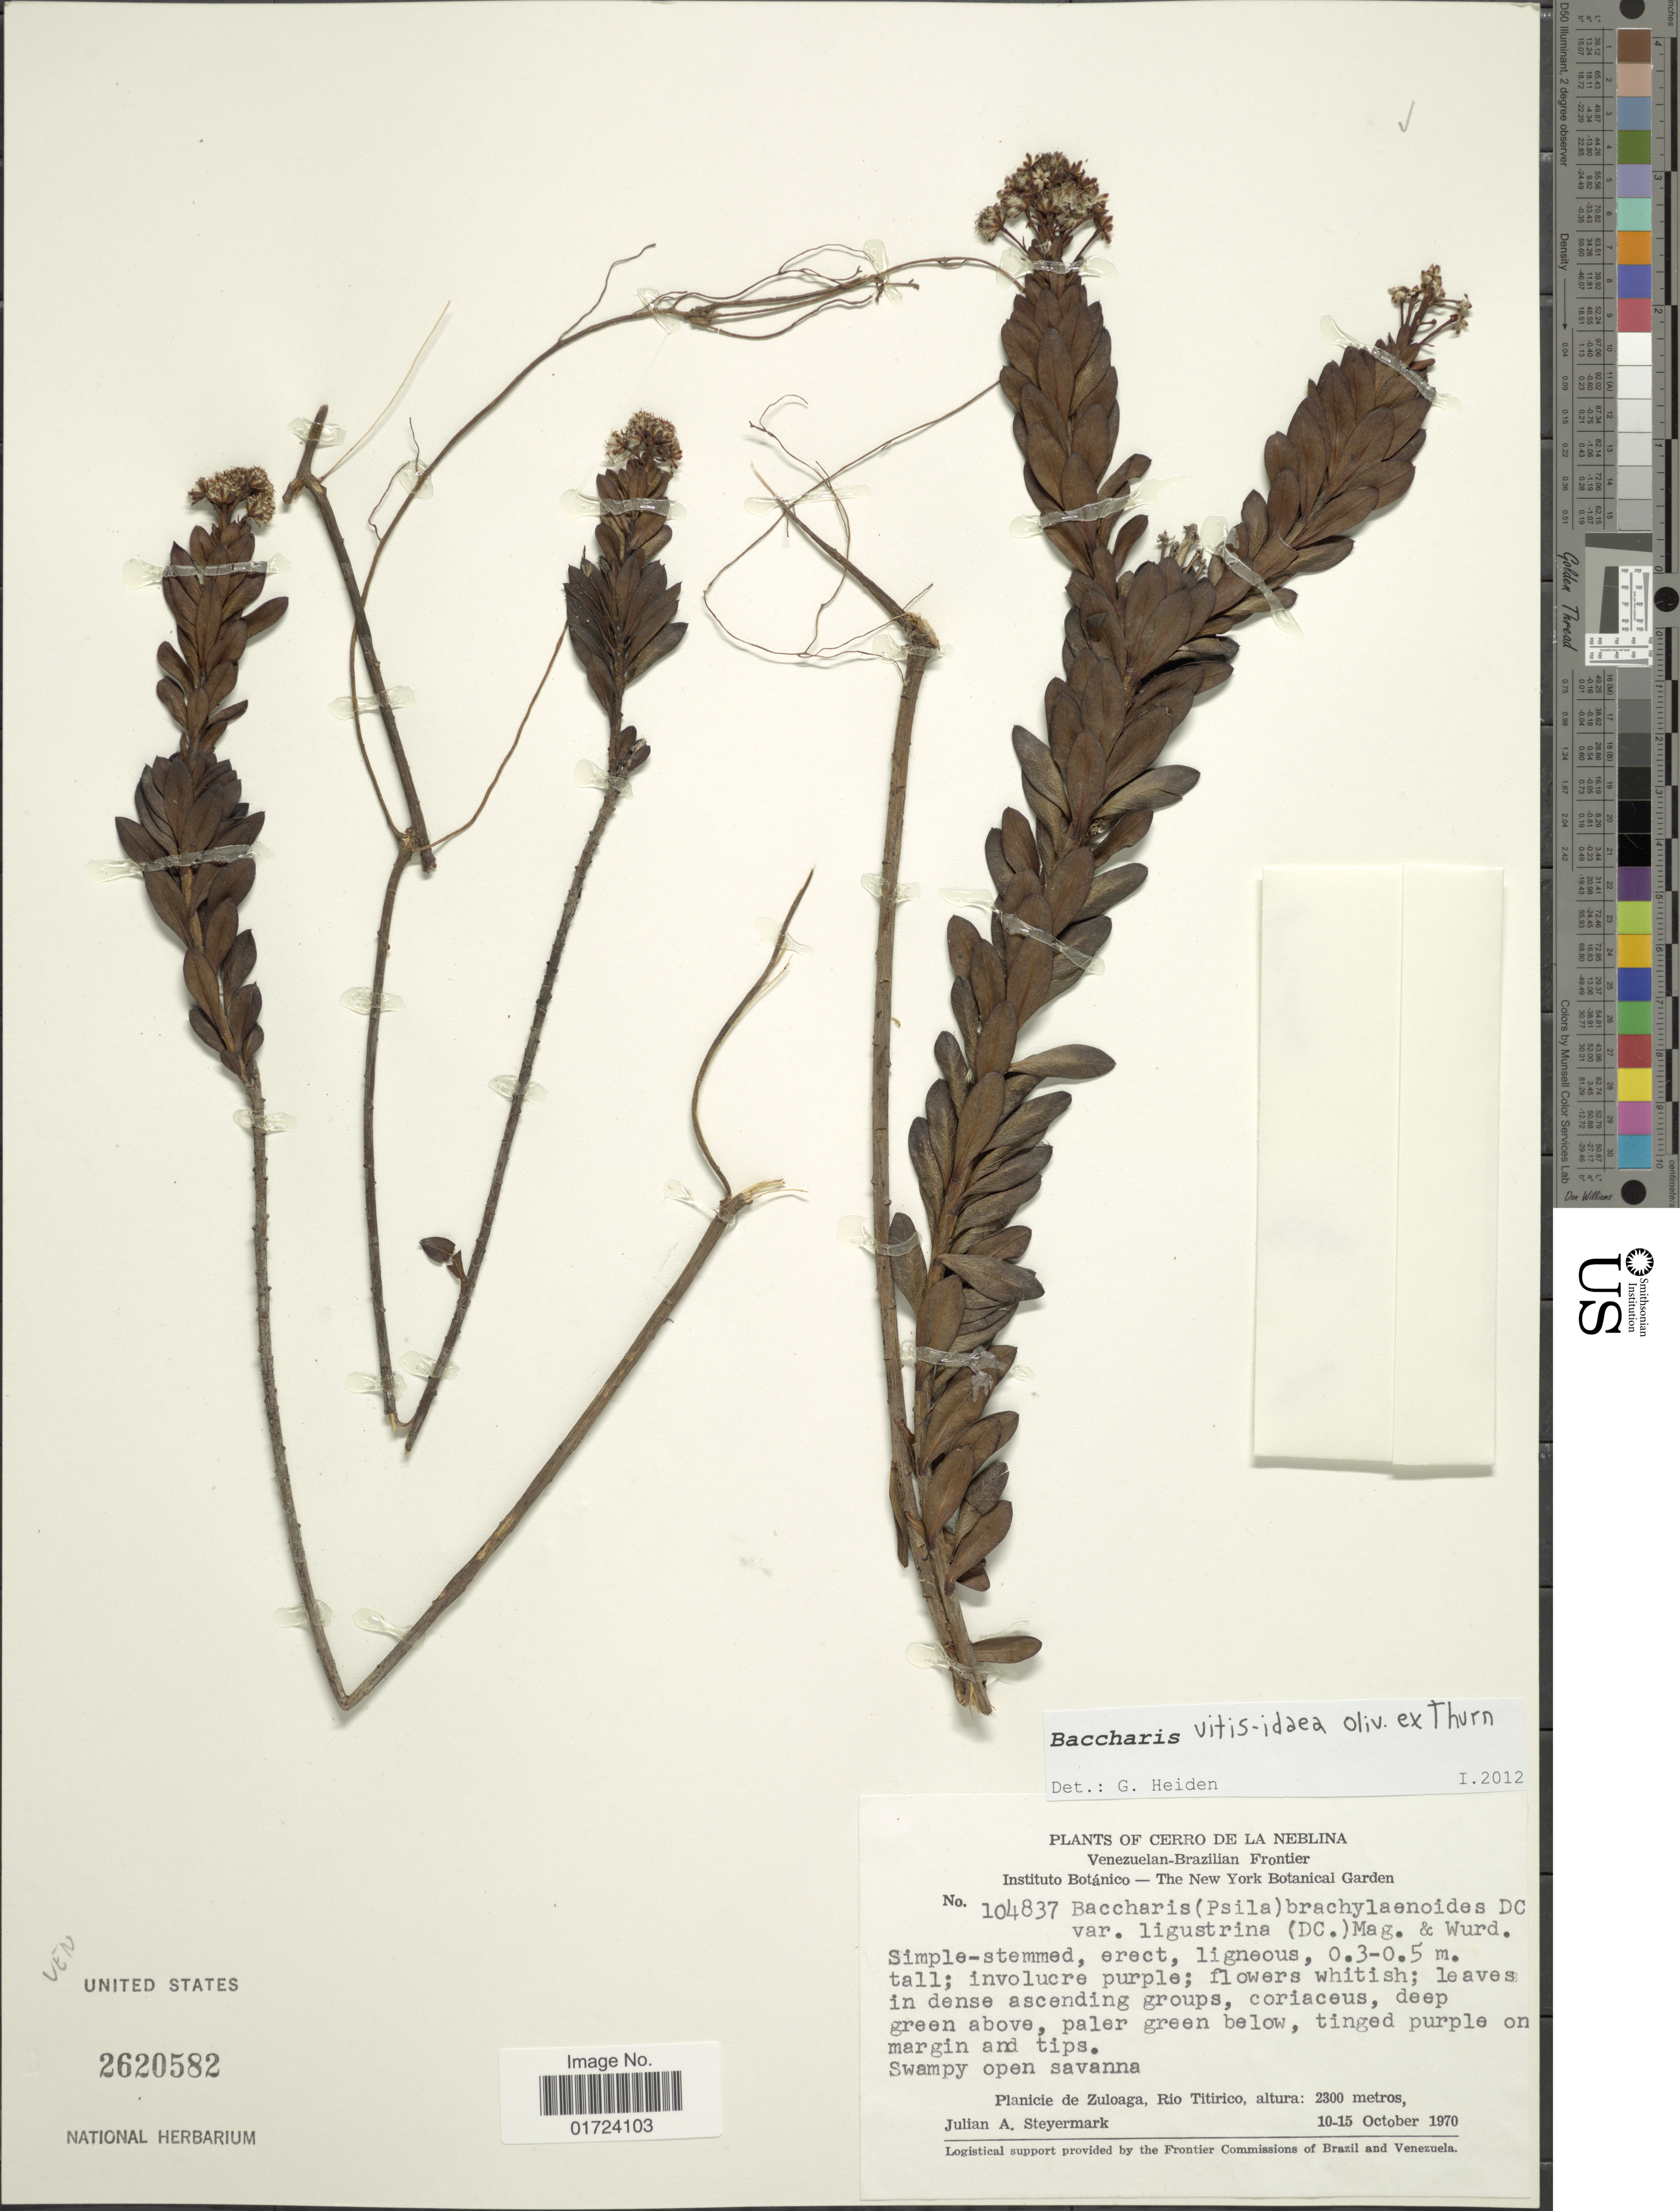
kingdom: Plantae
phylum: Tracheophyta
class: Magnoliopsida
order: Asterales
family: Asteraceae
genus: Baccharis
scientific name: Baccharis vitis-idaea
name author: Oliv. ex Thurn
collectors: J. Steyermark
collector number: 104837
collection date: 1970-10-10/1970-10-15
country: Venezuela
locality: Cerro de la Neblina. Planicie de Zuloaga, Rio Titirico.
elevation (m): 2300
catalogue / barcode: US 2620582